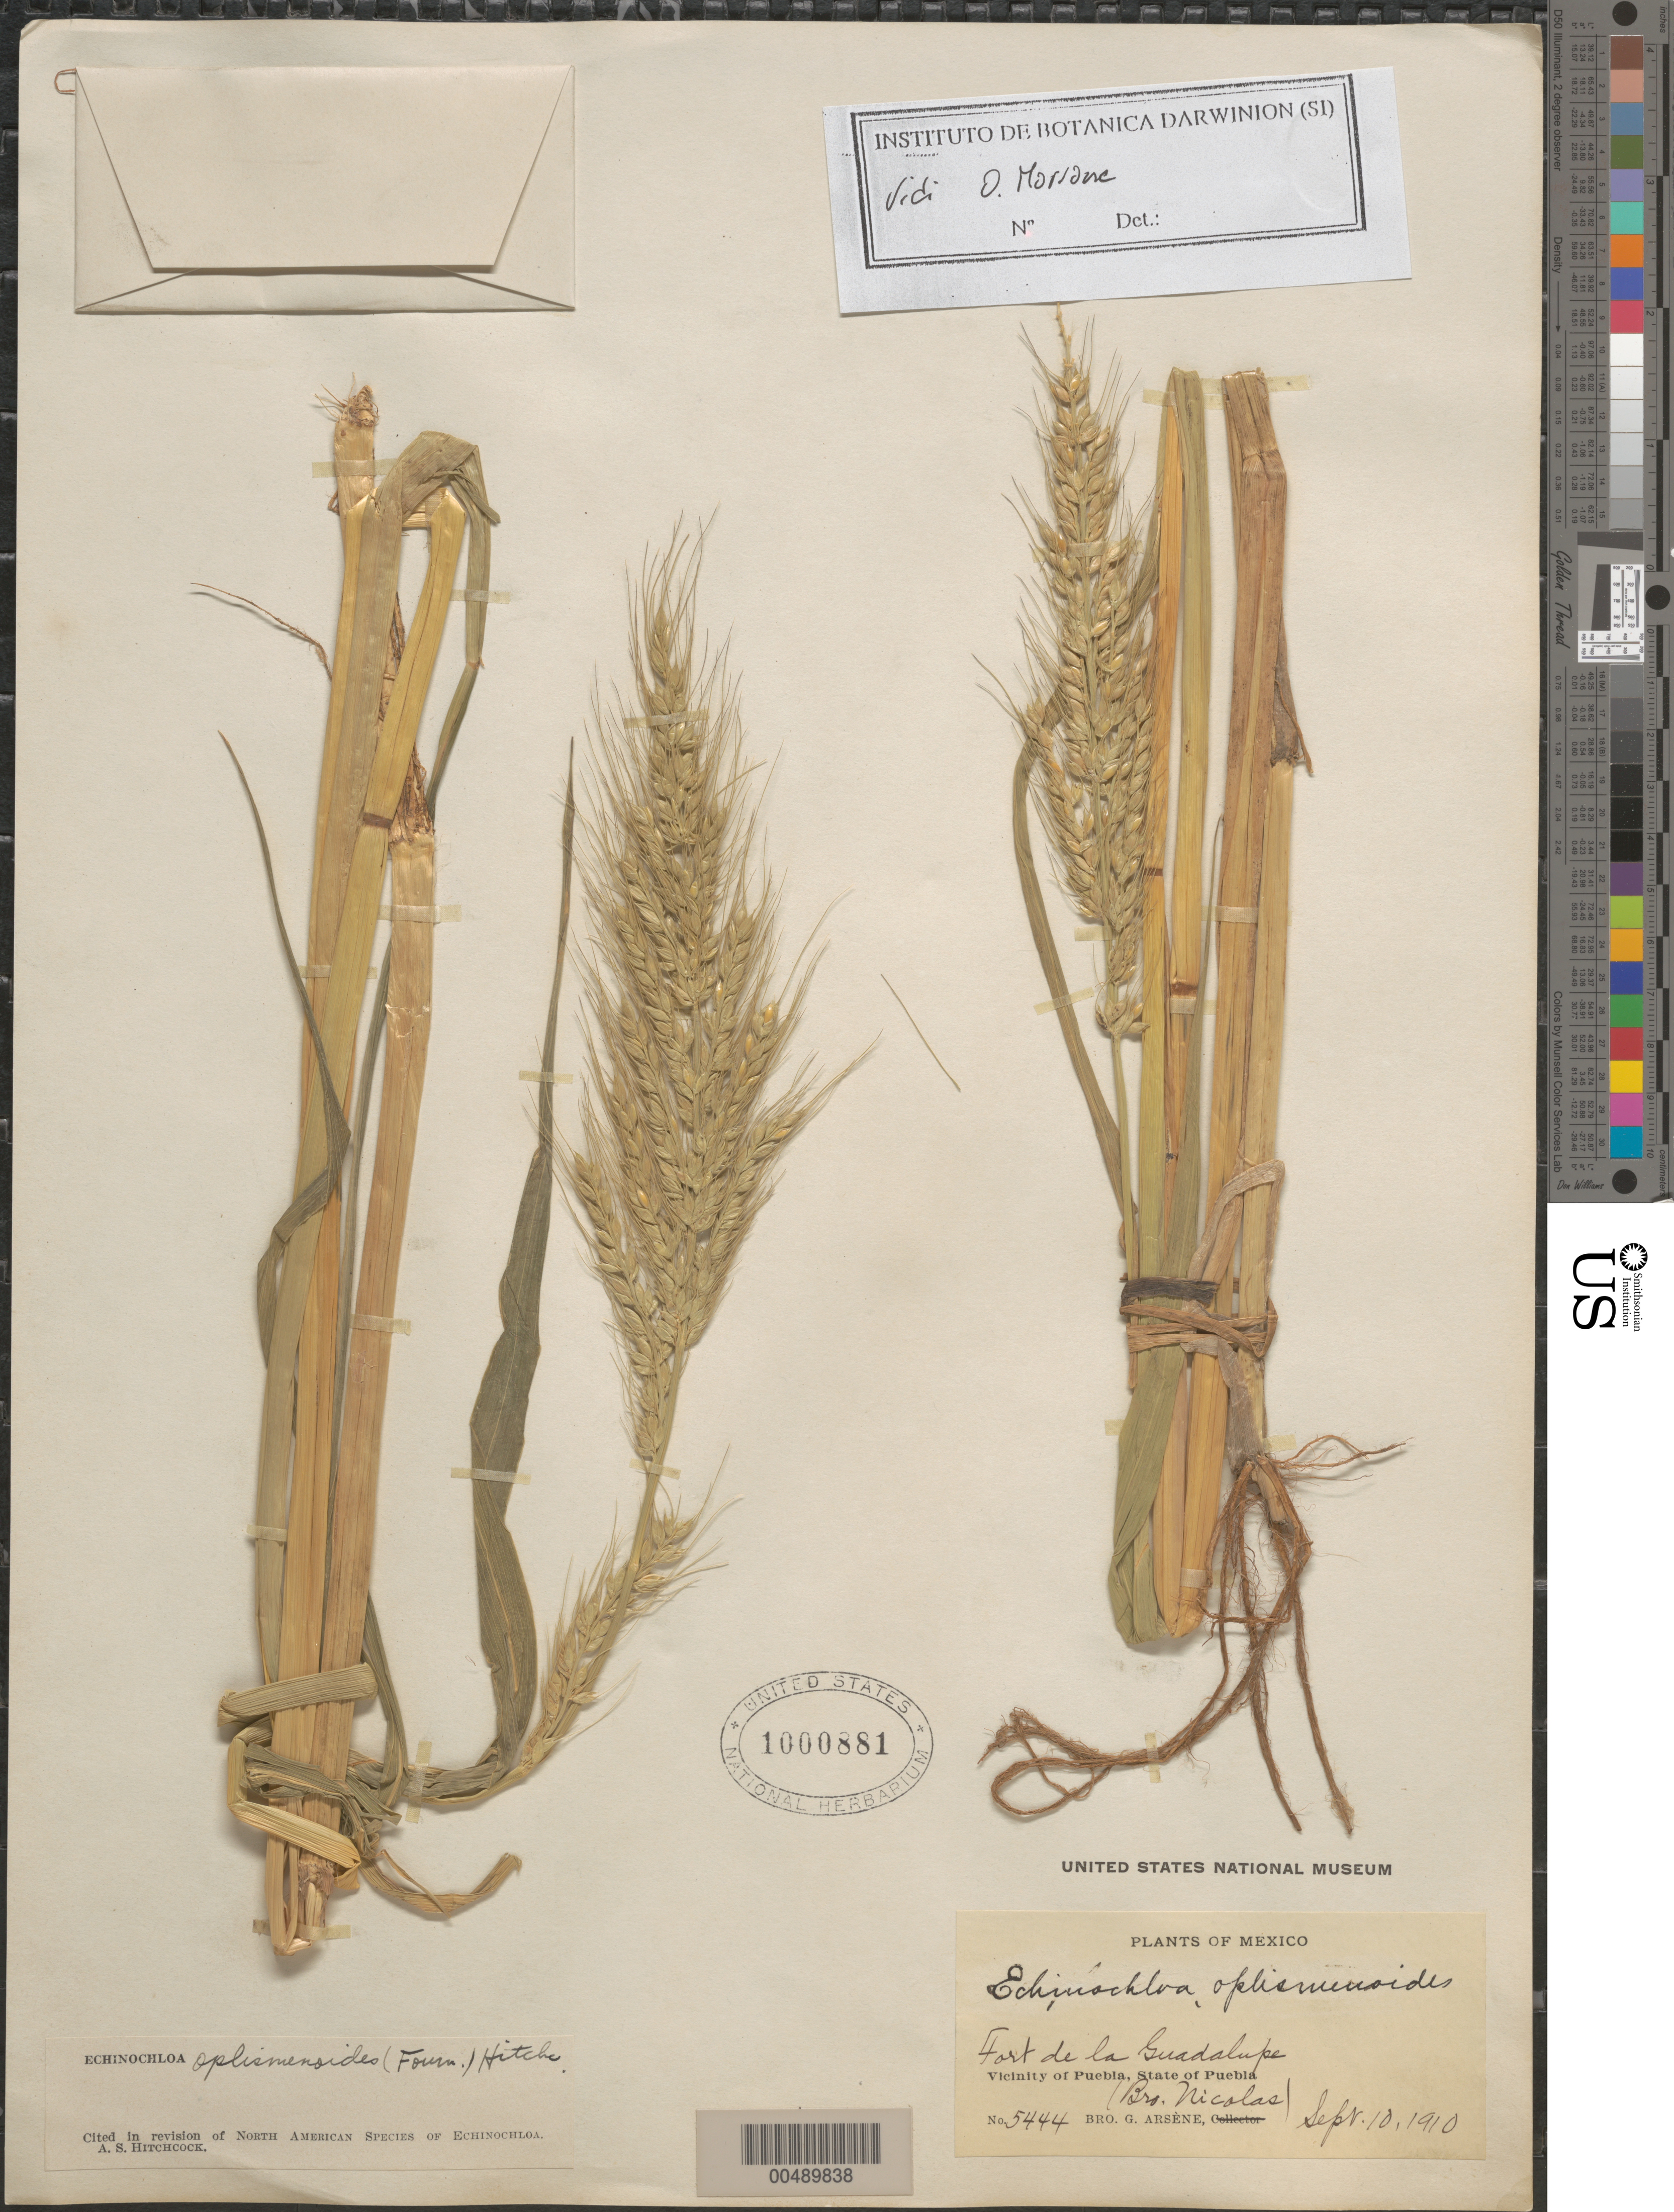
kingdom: Plantae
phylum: Tracheophyta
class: Liliopsida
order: Poales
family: Poaceae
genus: Echinochloa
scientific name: Echinochloa oplismenoides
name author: (E. Fourn.) Hitchc.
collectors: B. Nicolas & Bro. G. Arsène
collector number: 5444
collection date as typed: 10 Sep 1910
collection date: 1910-09-10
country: Mexico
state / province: Puebla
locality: Vicinity of Puebla, Fort de la Guadalupe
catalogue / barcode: US 1000881